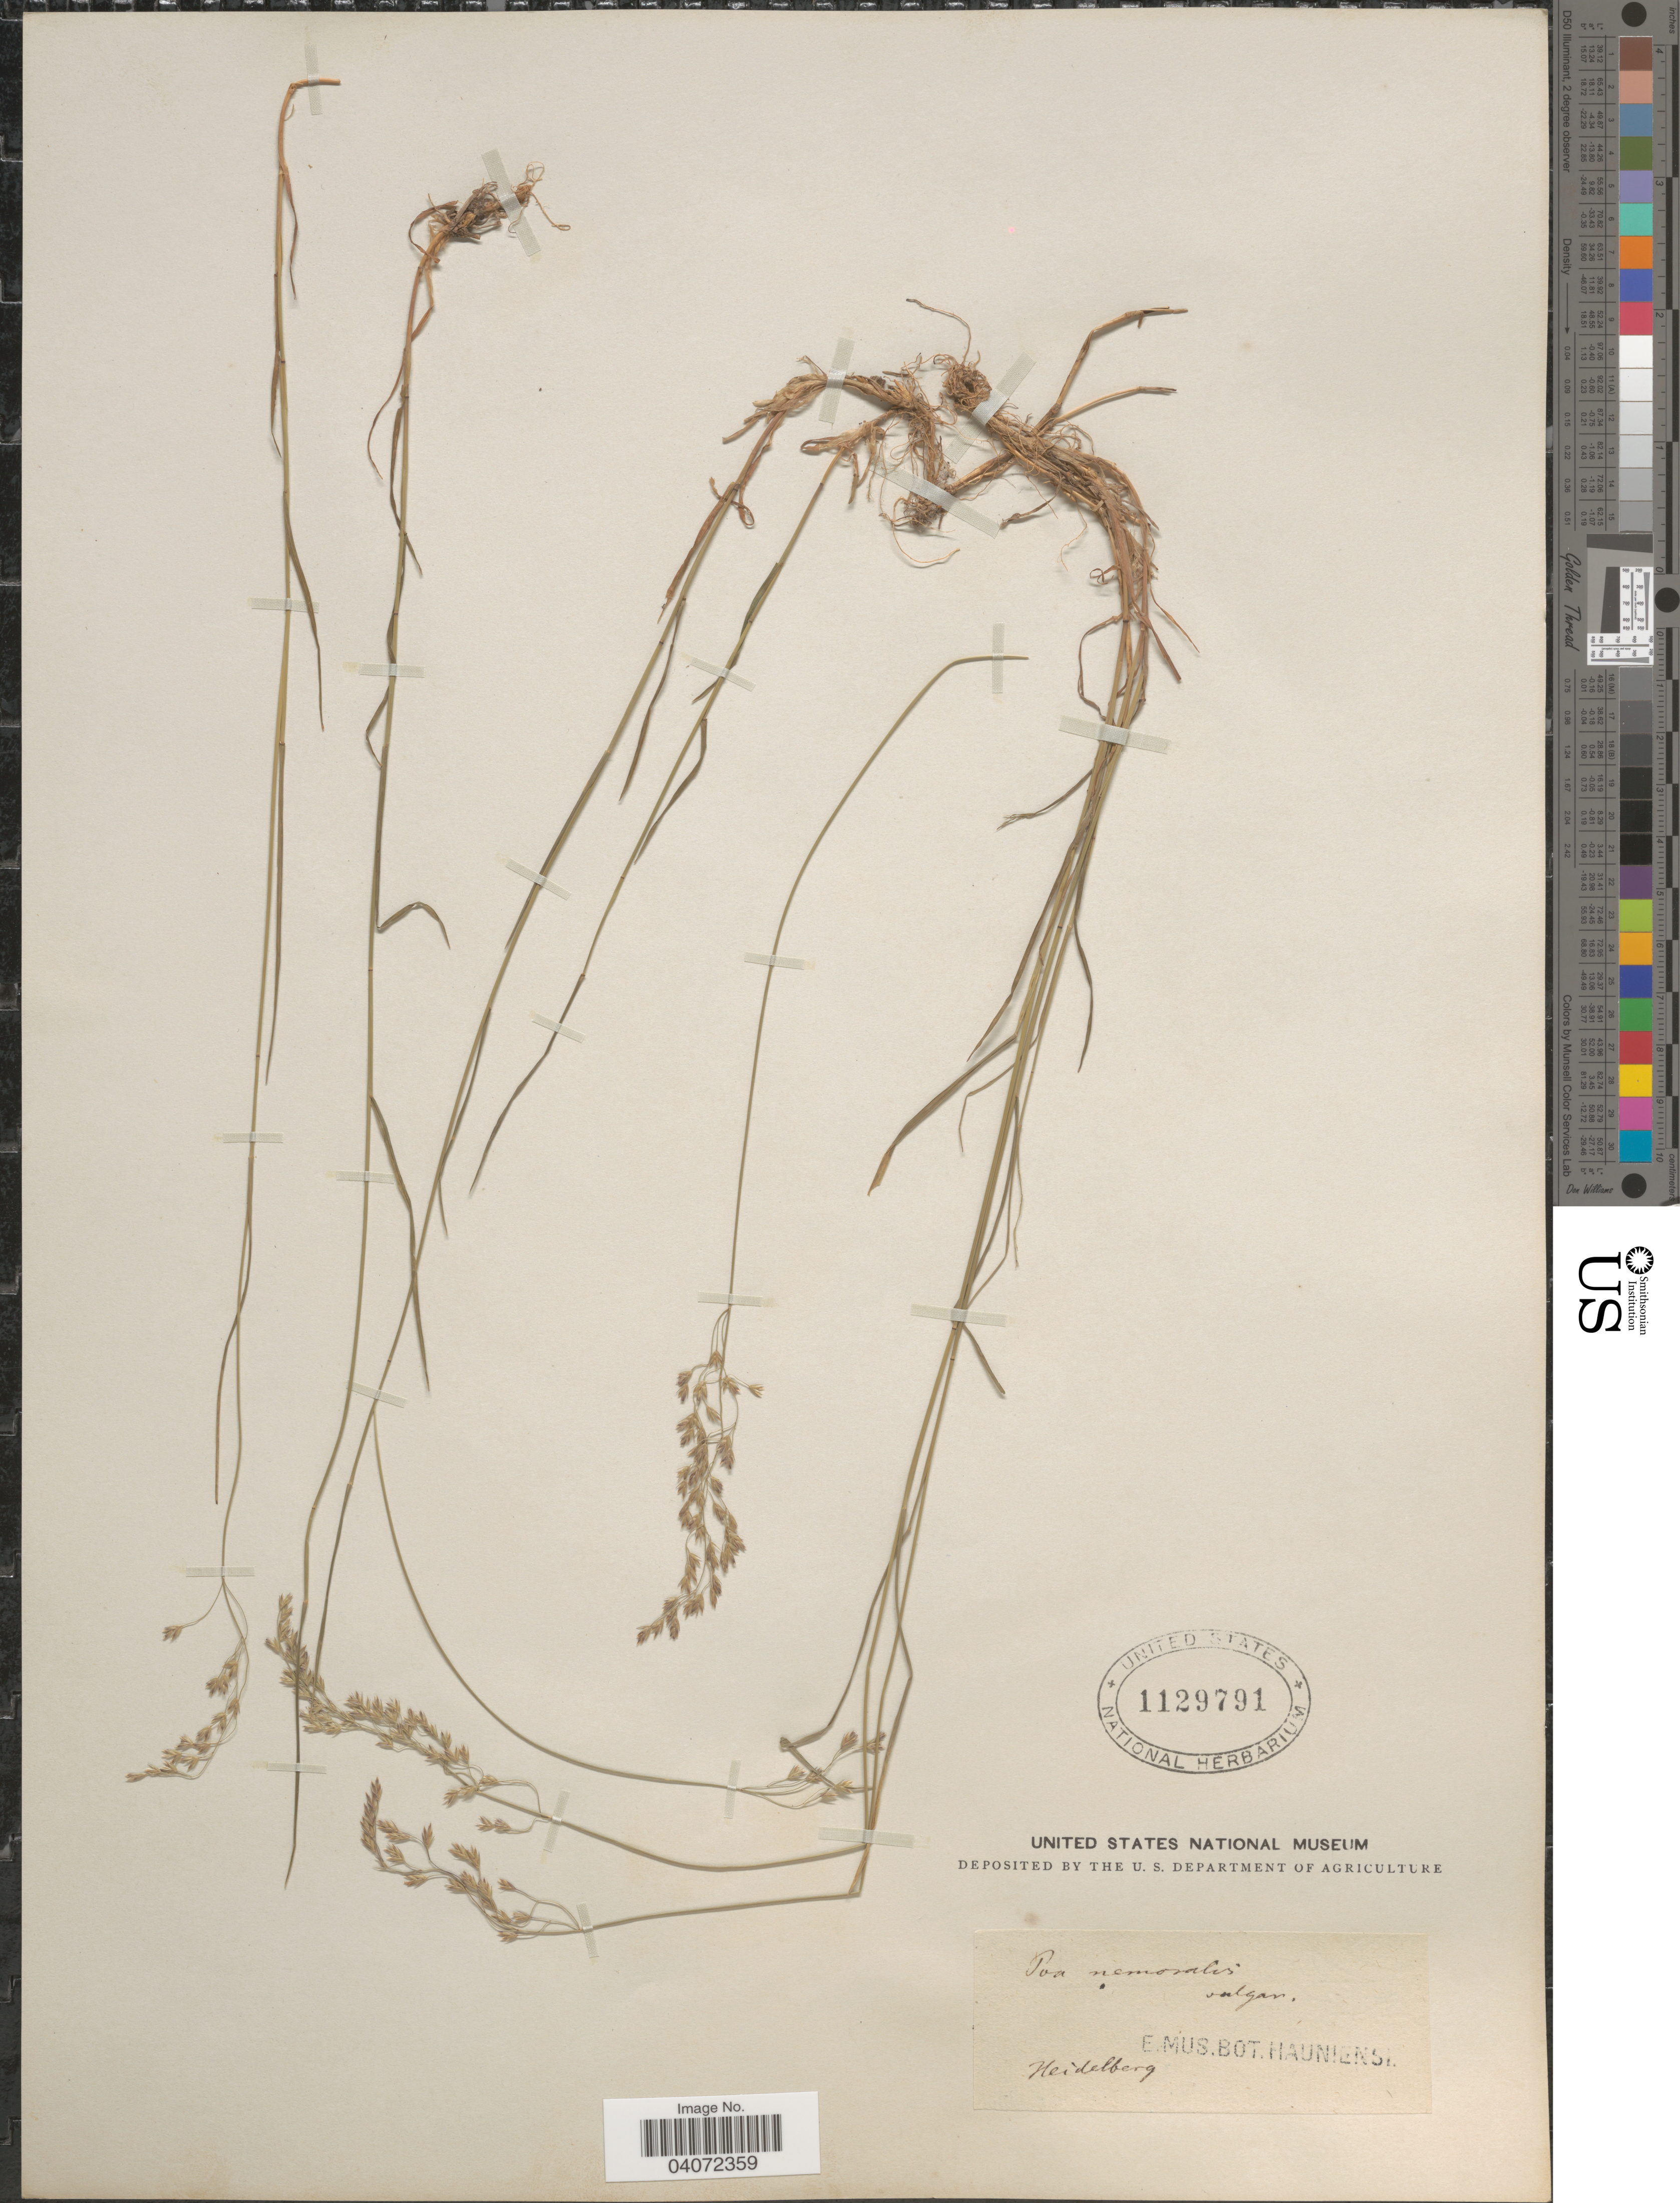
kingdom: Plantae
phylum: Tracheophyta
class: Liliopsida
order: Poales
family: Poaceae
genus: Poa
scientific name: Poa nemoralis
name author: L.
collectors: Ex herb. Museo Botanico Hauniensis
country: Germany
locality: Heidelberg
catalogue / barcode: US 1129791